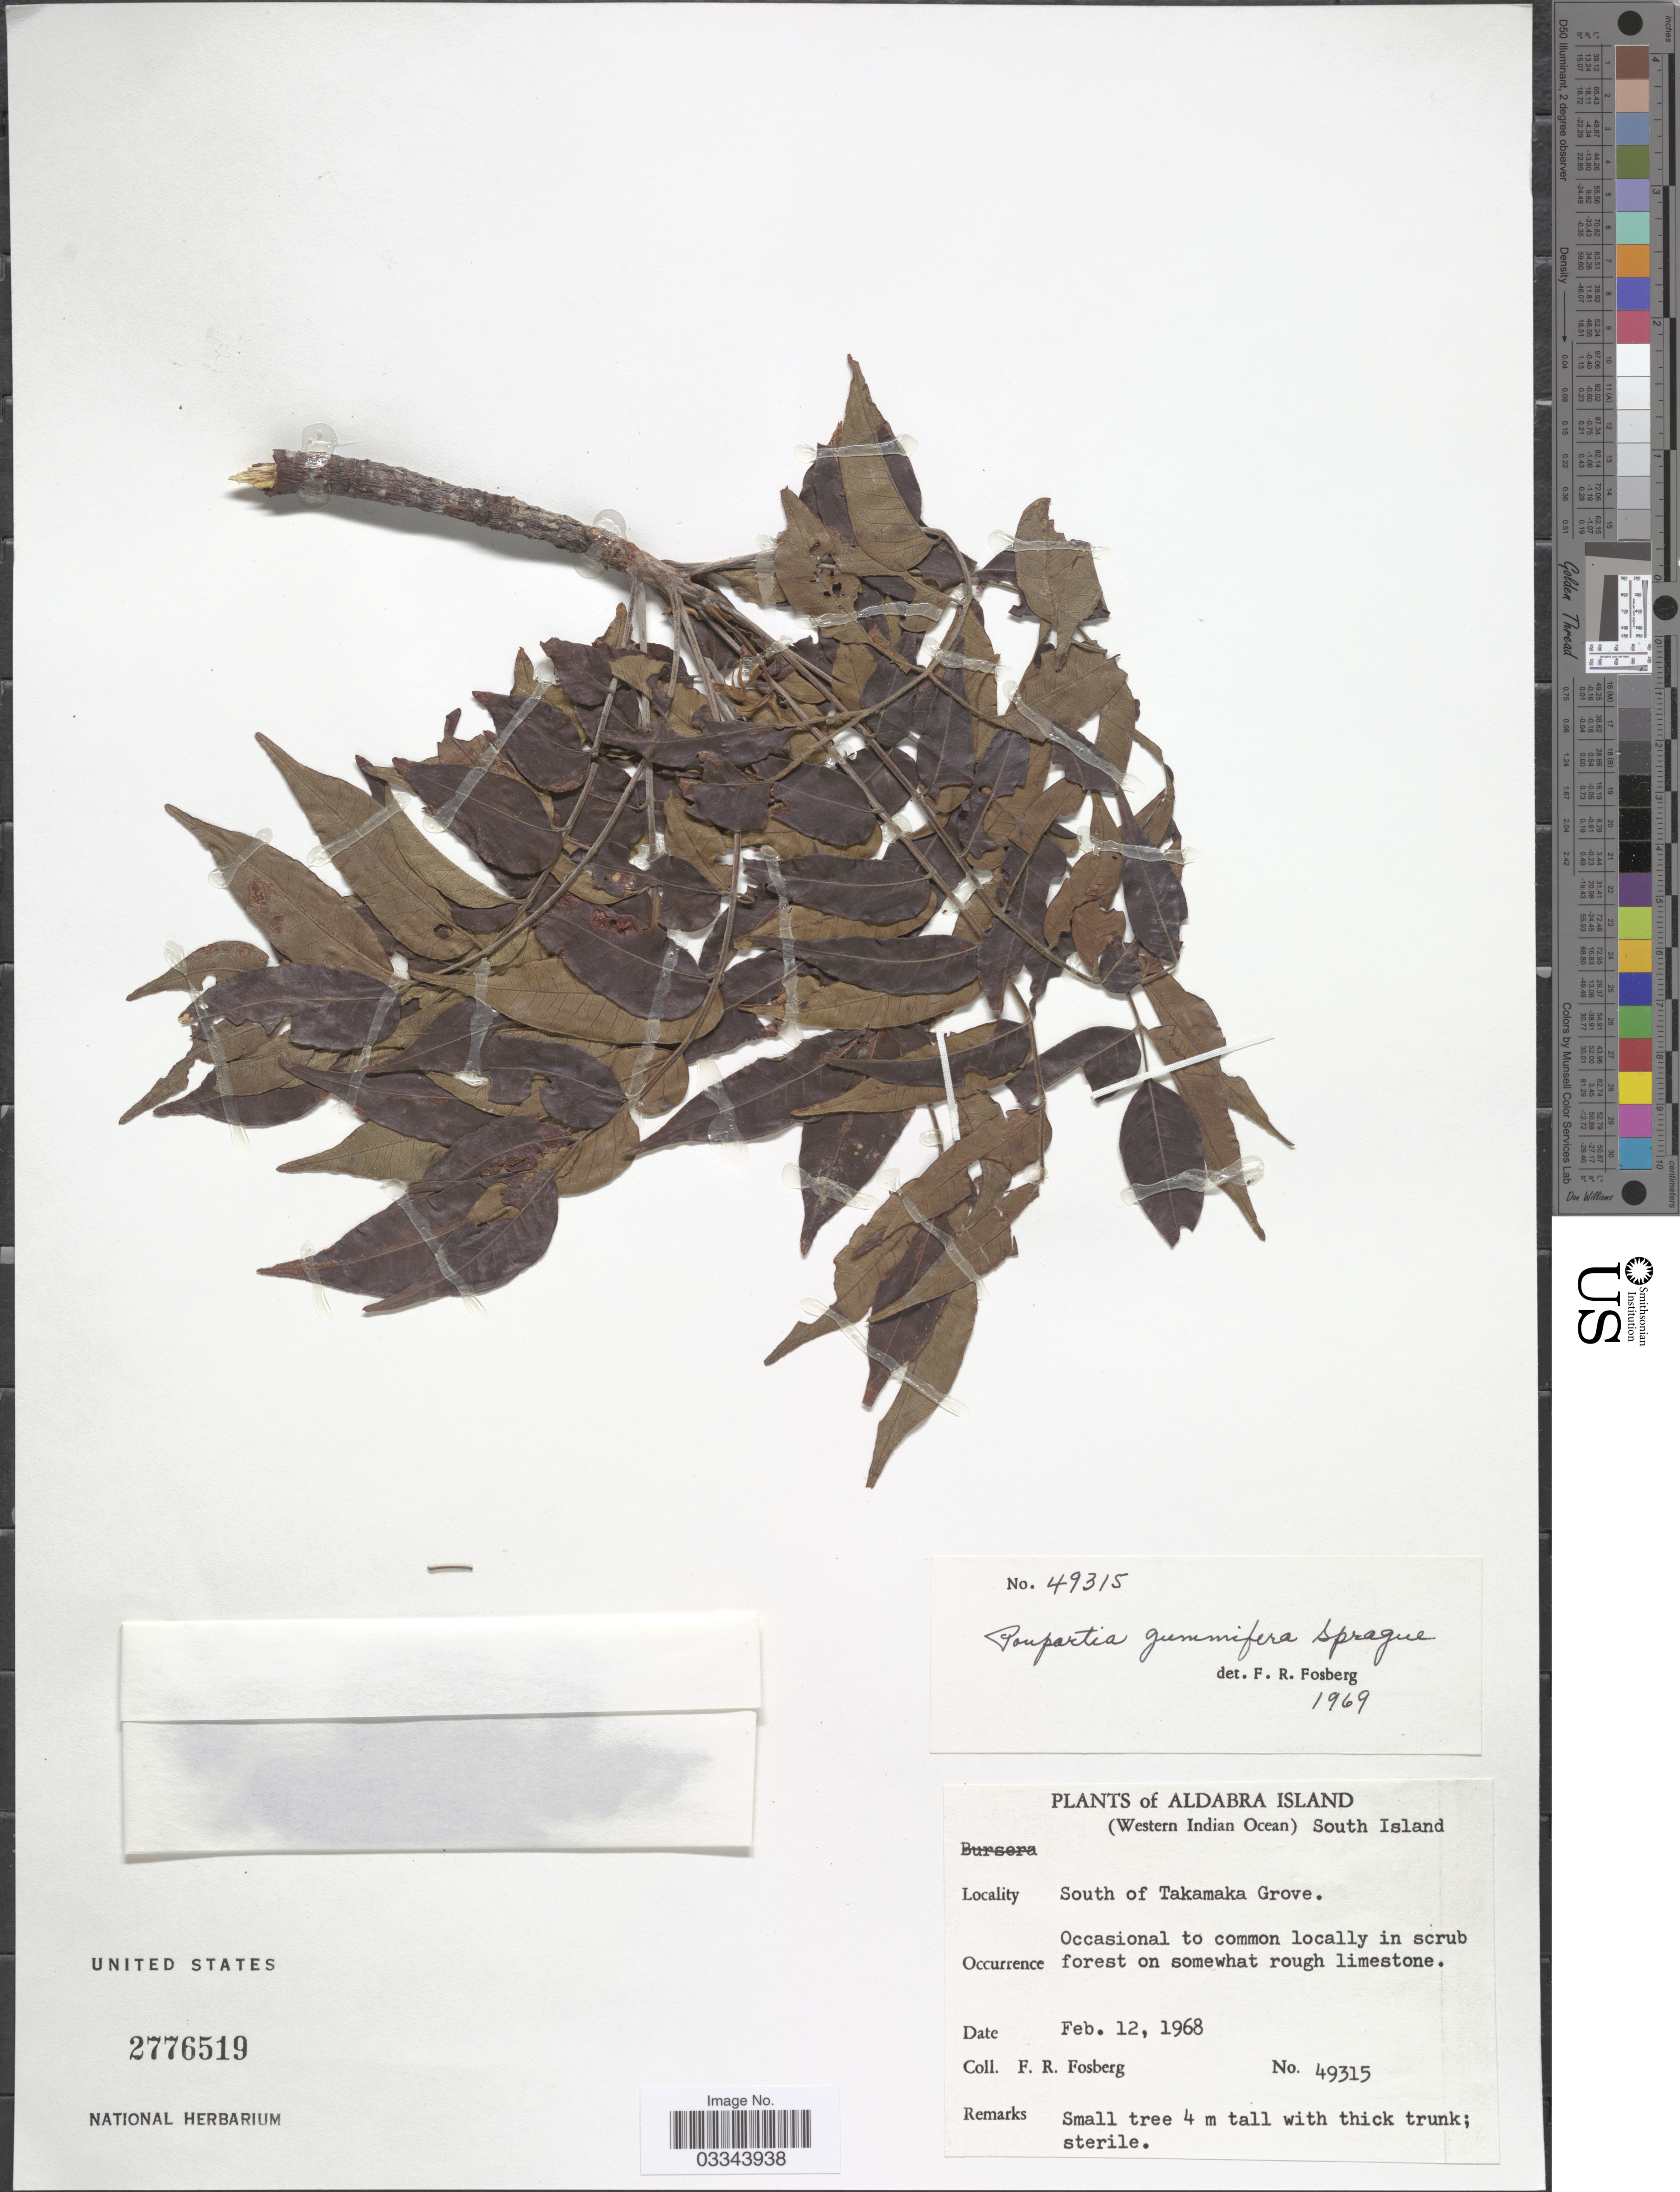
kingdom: Plantae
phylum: Tracheophyta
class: Magnoliopsida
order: Sapindales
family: Anacardiaceae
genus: Operculicarya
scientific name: Operculicarya gummifera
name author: (Sprague) Capuron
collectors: F. R. Fosberg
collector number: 49315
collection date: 1968-02-12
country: Seychelles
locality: Aldabra Island (Western Indian Ocean) South Island, South of Takamaka Grove.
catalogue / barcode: US 2776519